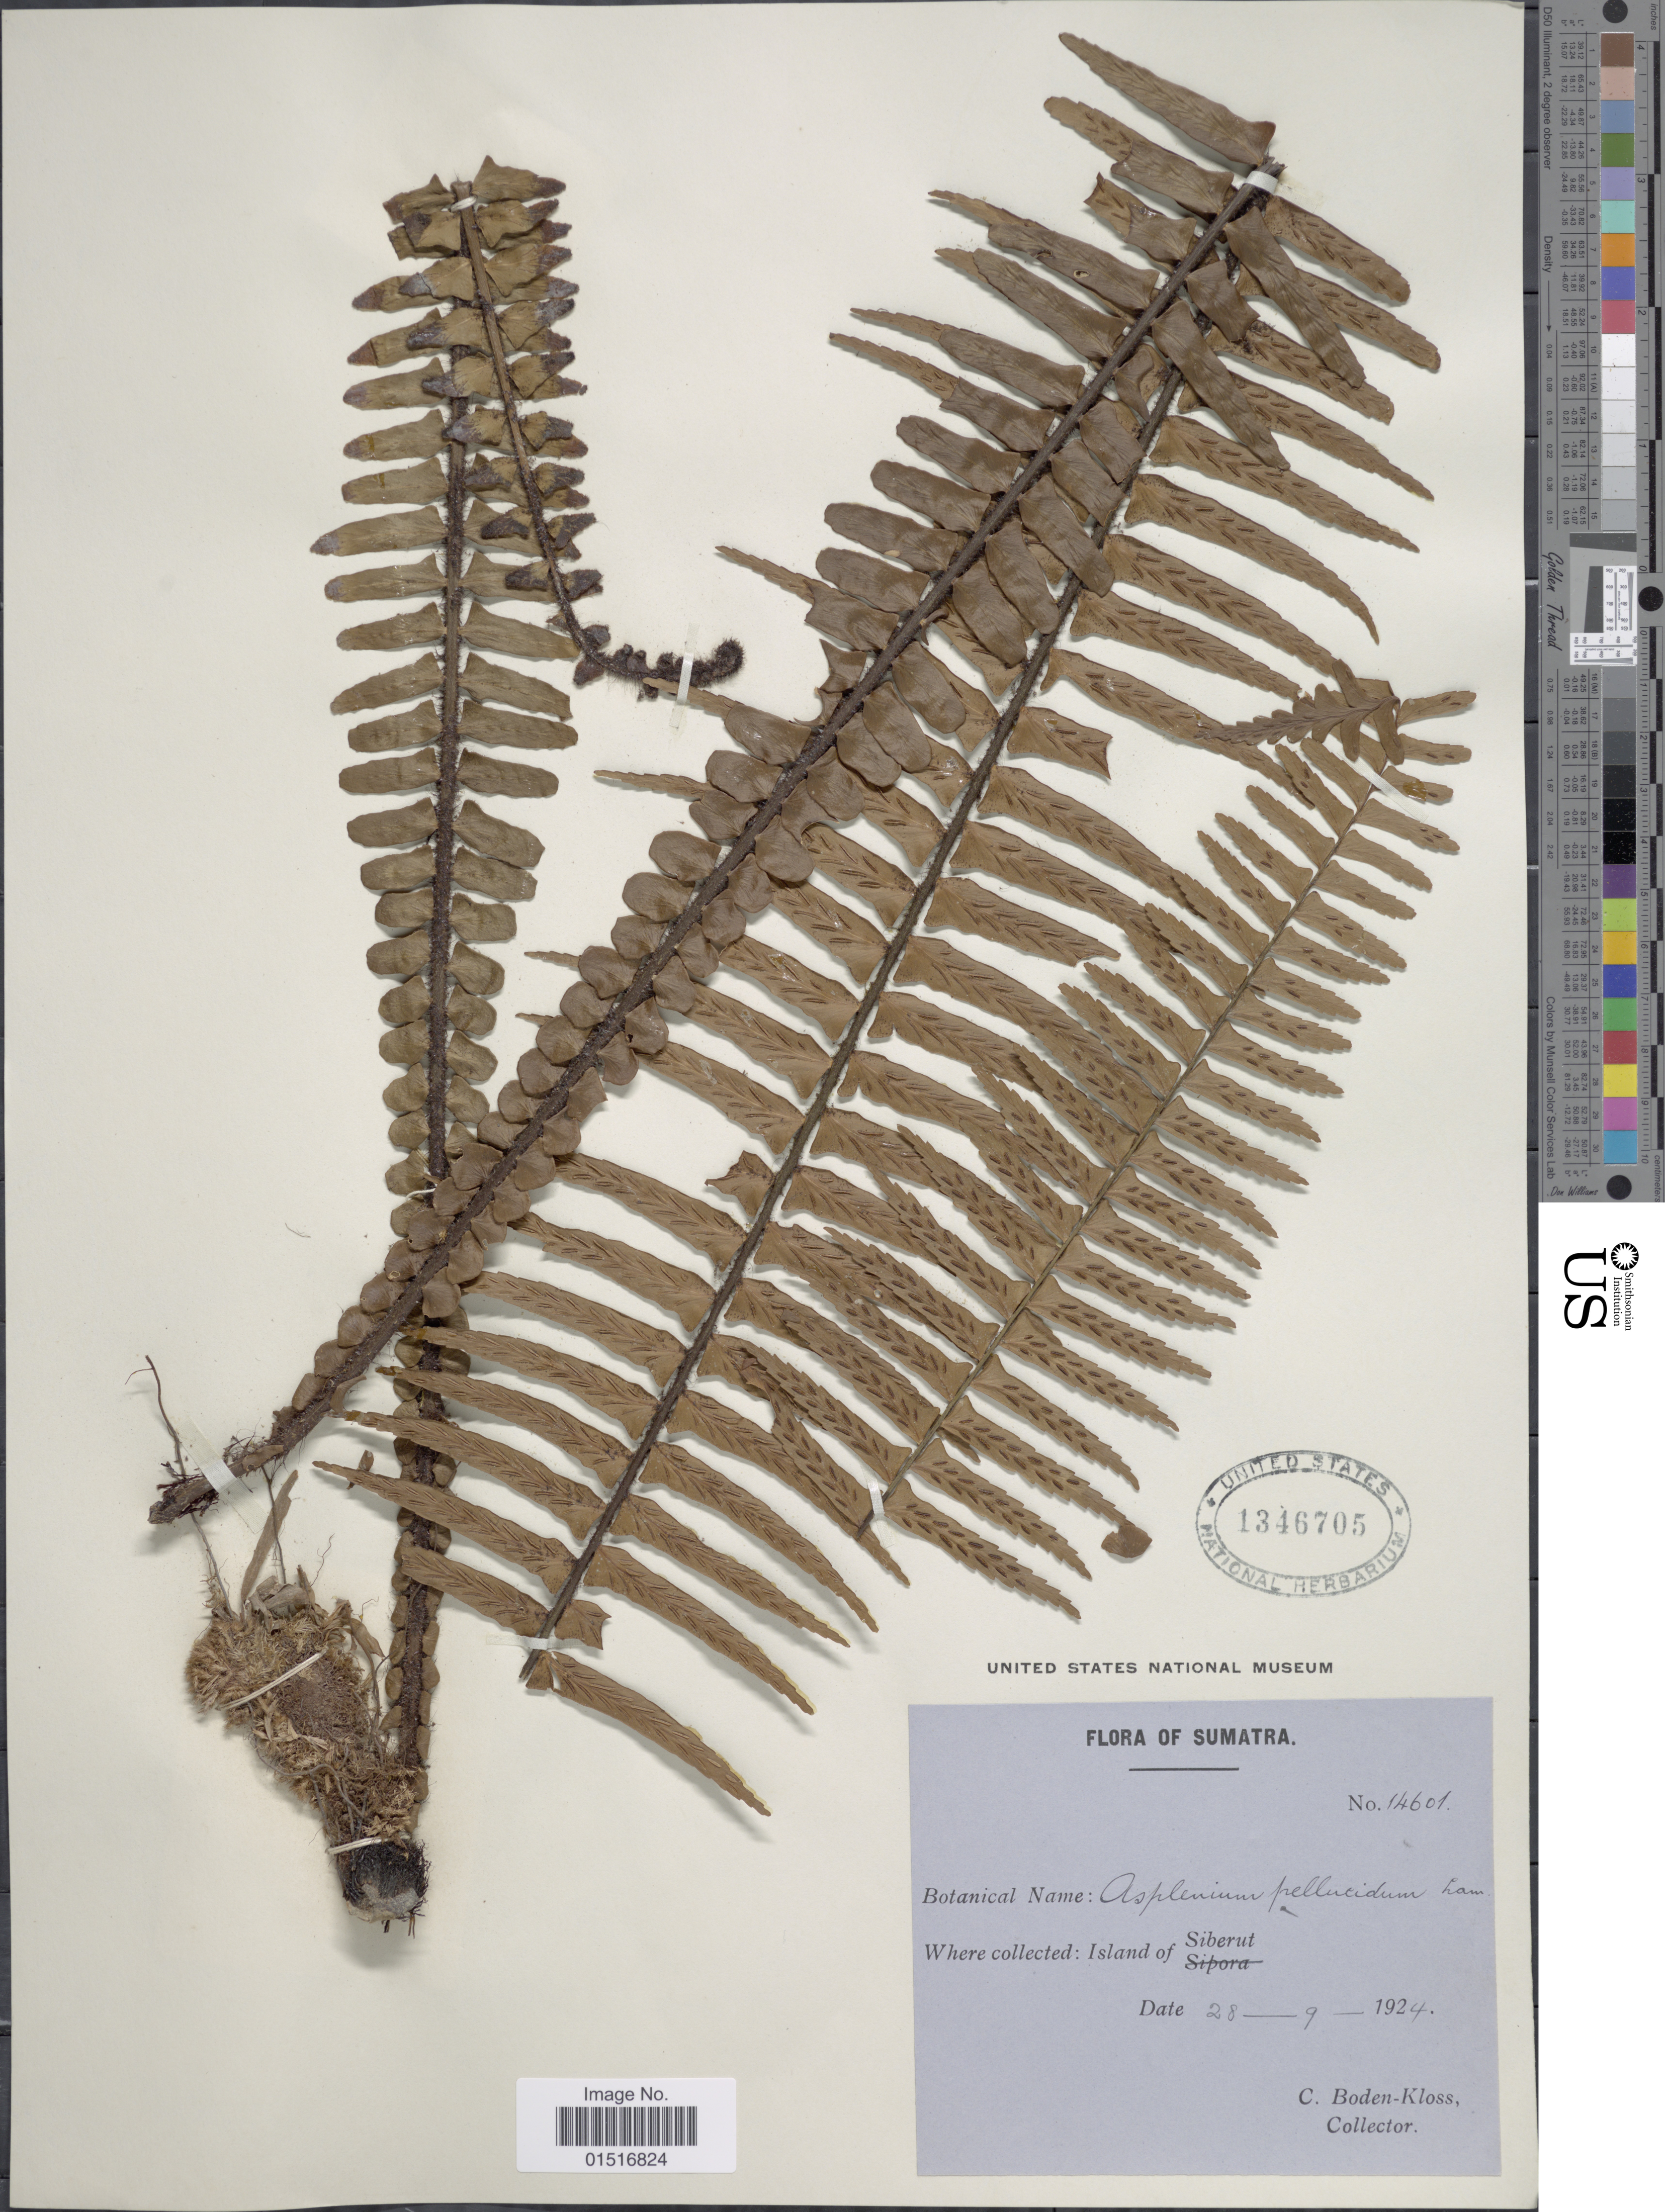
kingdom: Plantae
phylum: Tracheophyta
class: Polypodiopsida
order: Polypodiales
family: Aspleniaceae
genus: Asplenium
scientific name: Asplenium pellucidum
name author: Lam.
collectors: C. Boden-Kloss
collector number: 14601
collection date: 1924-09-28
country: Indonesia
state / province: Sumatra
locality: Island of Siberut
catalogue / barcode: US 1346705